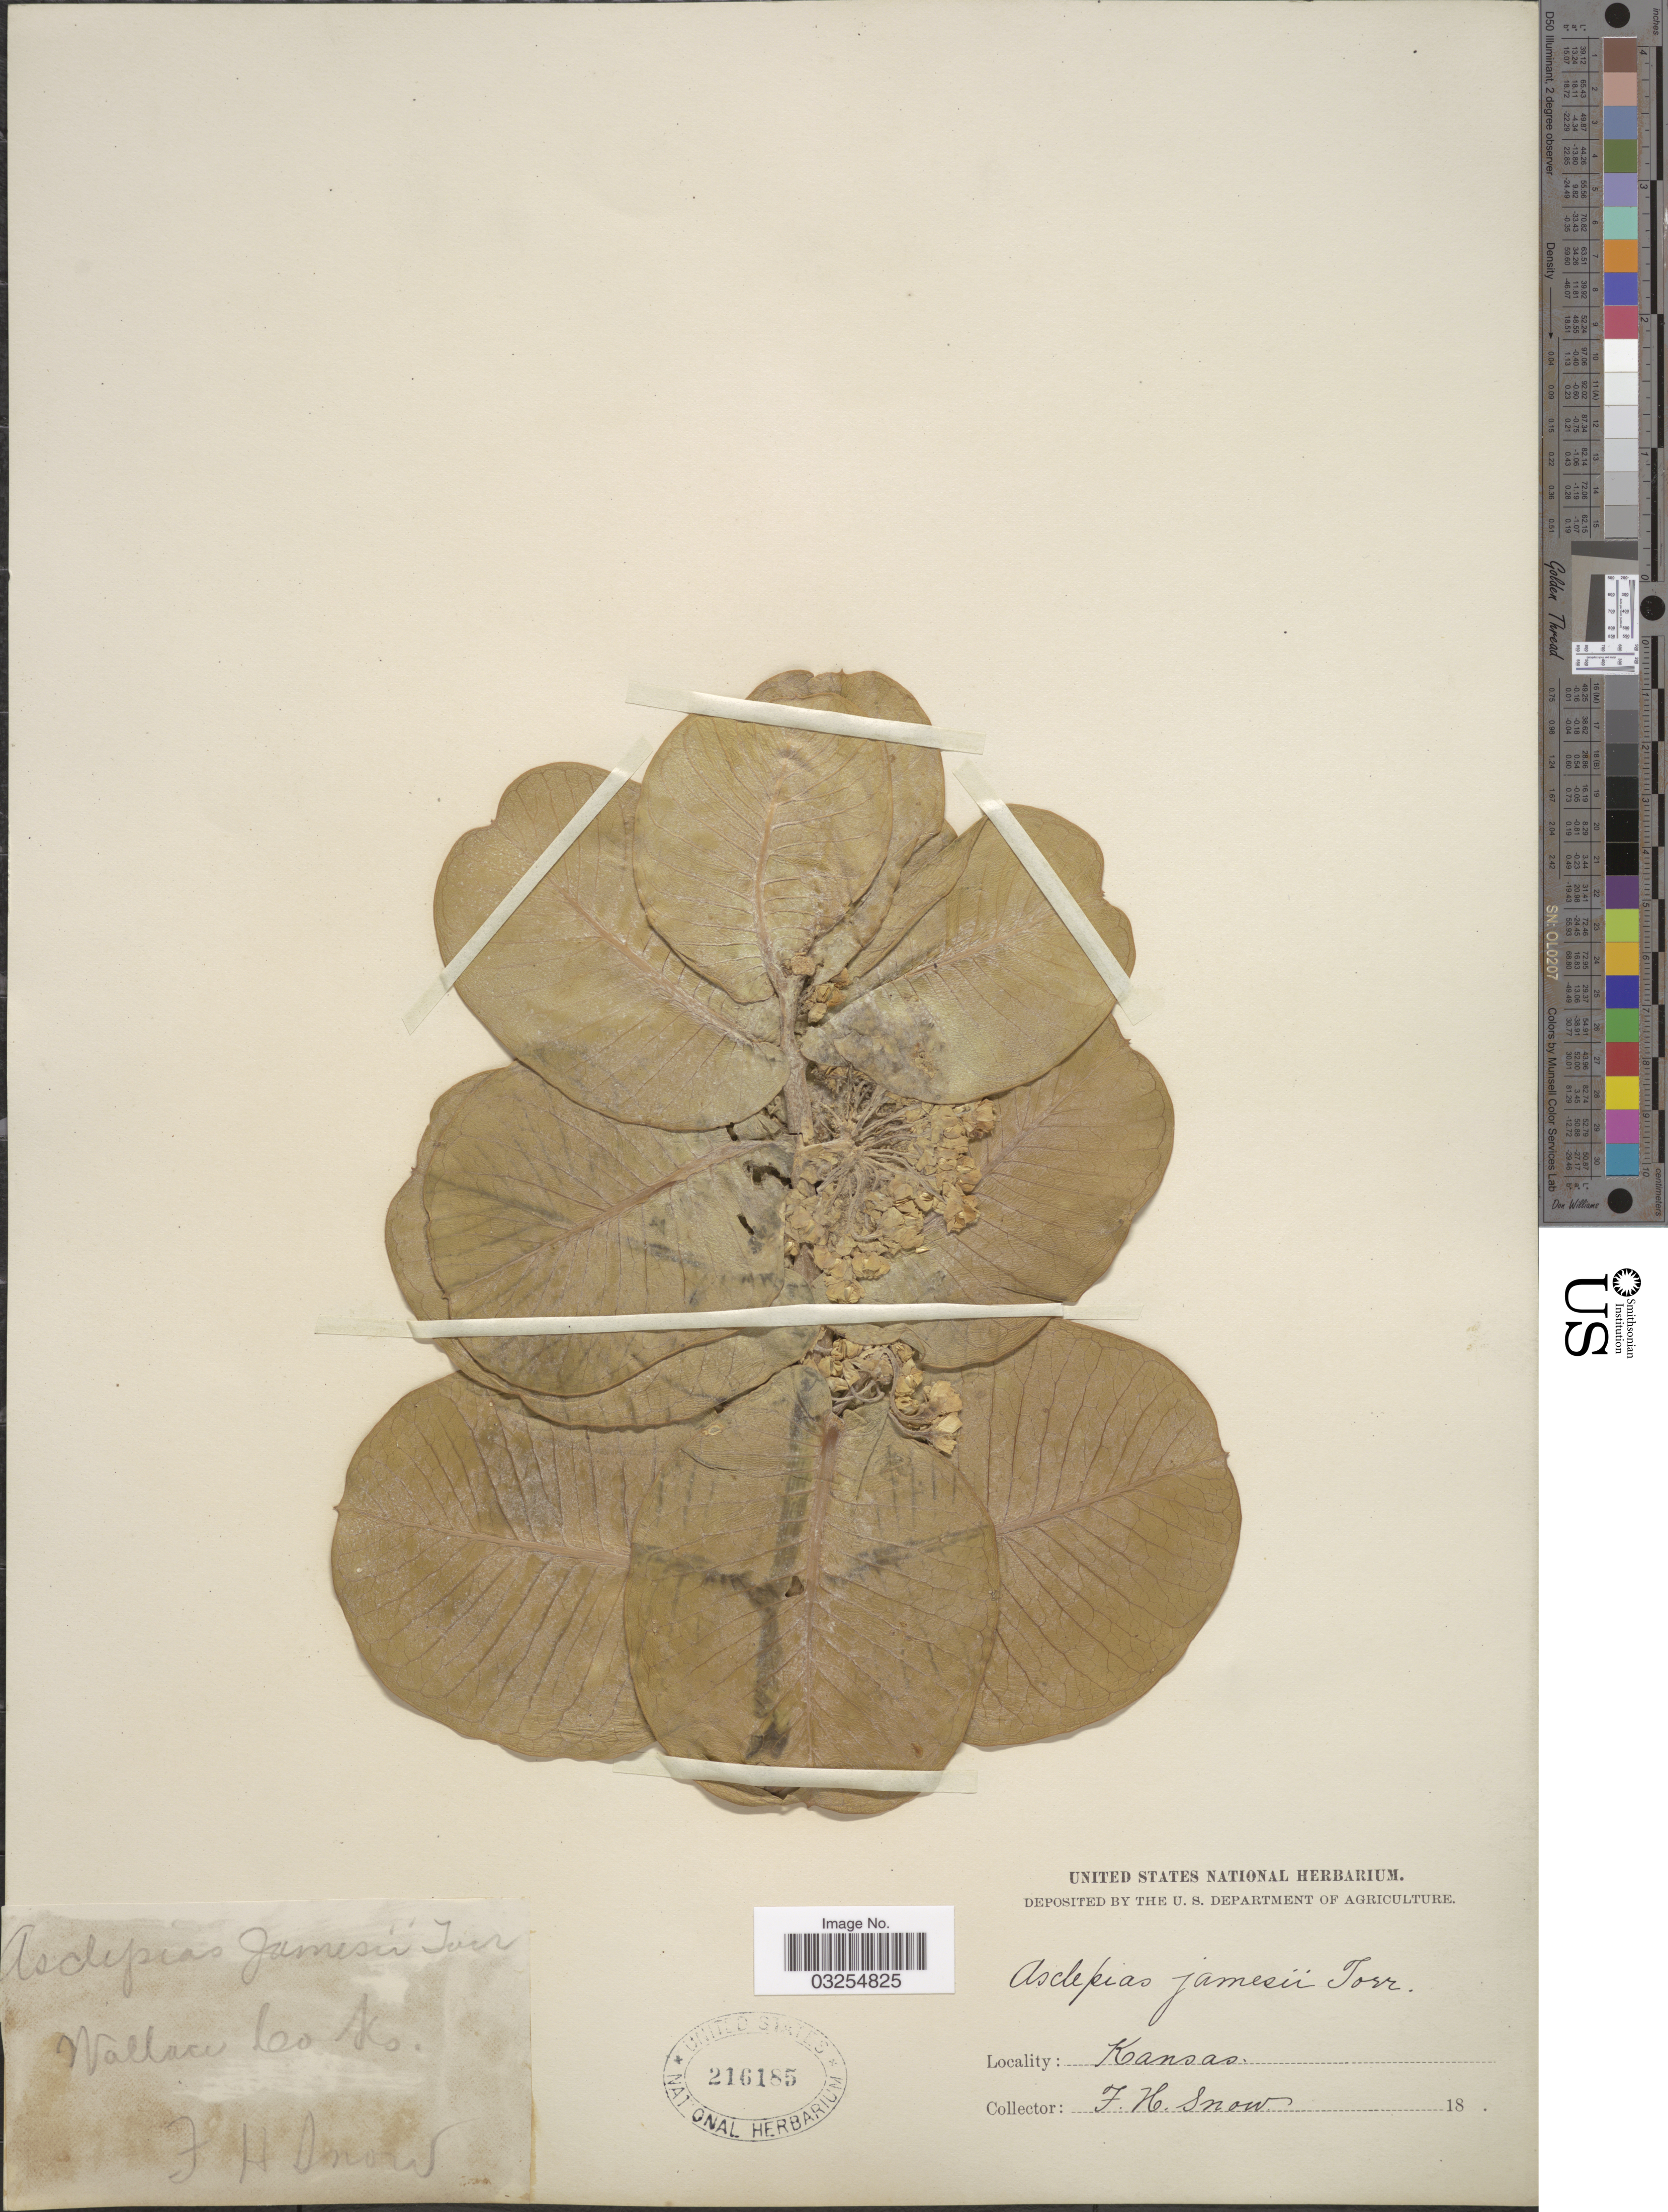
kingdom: Plantae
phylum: Tracheophyta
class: Magnoliopsida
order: Gentianales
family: Apocynaceae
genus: Asclepias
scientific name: Asclepias latifolia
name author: Torr.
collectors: F. H. Snow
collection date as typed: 18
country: United States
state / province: Kansas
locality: Wallace Co.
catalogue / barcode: US 216185